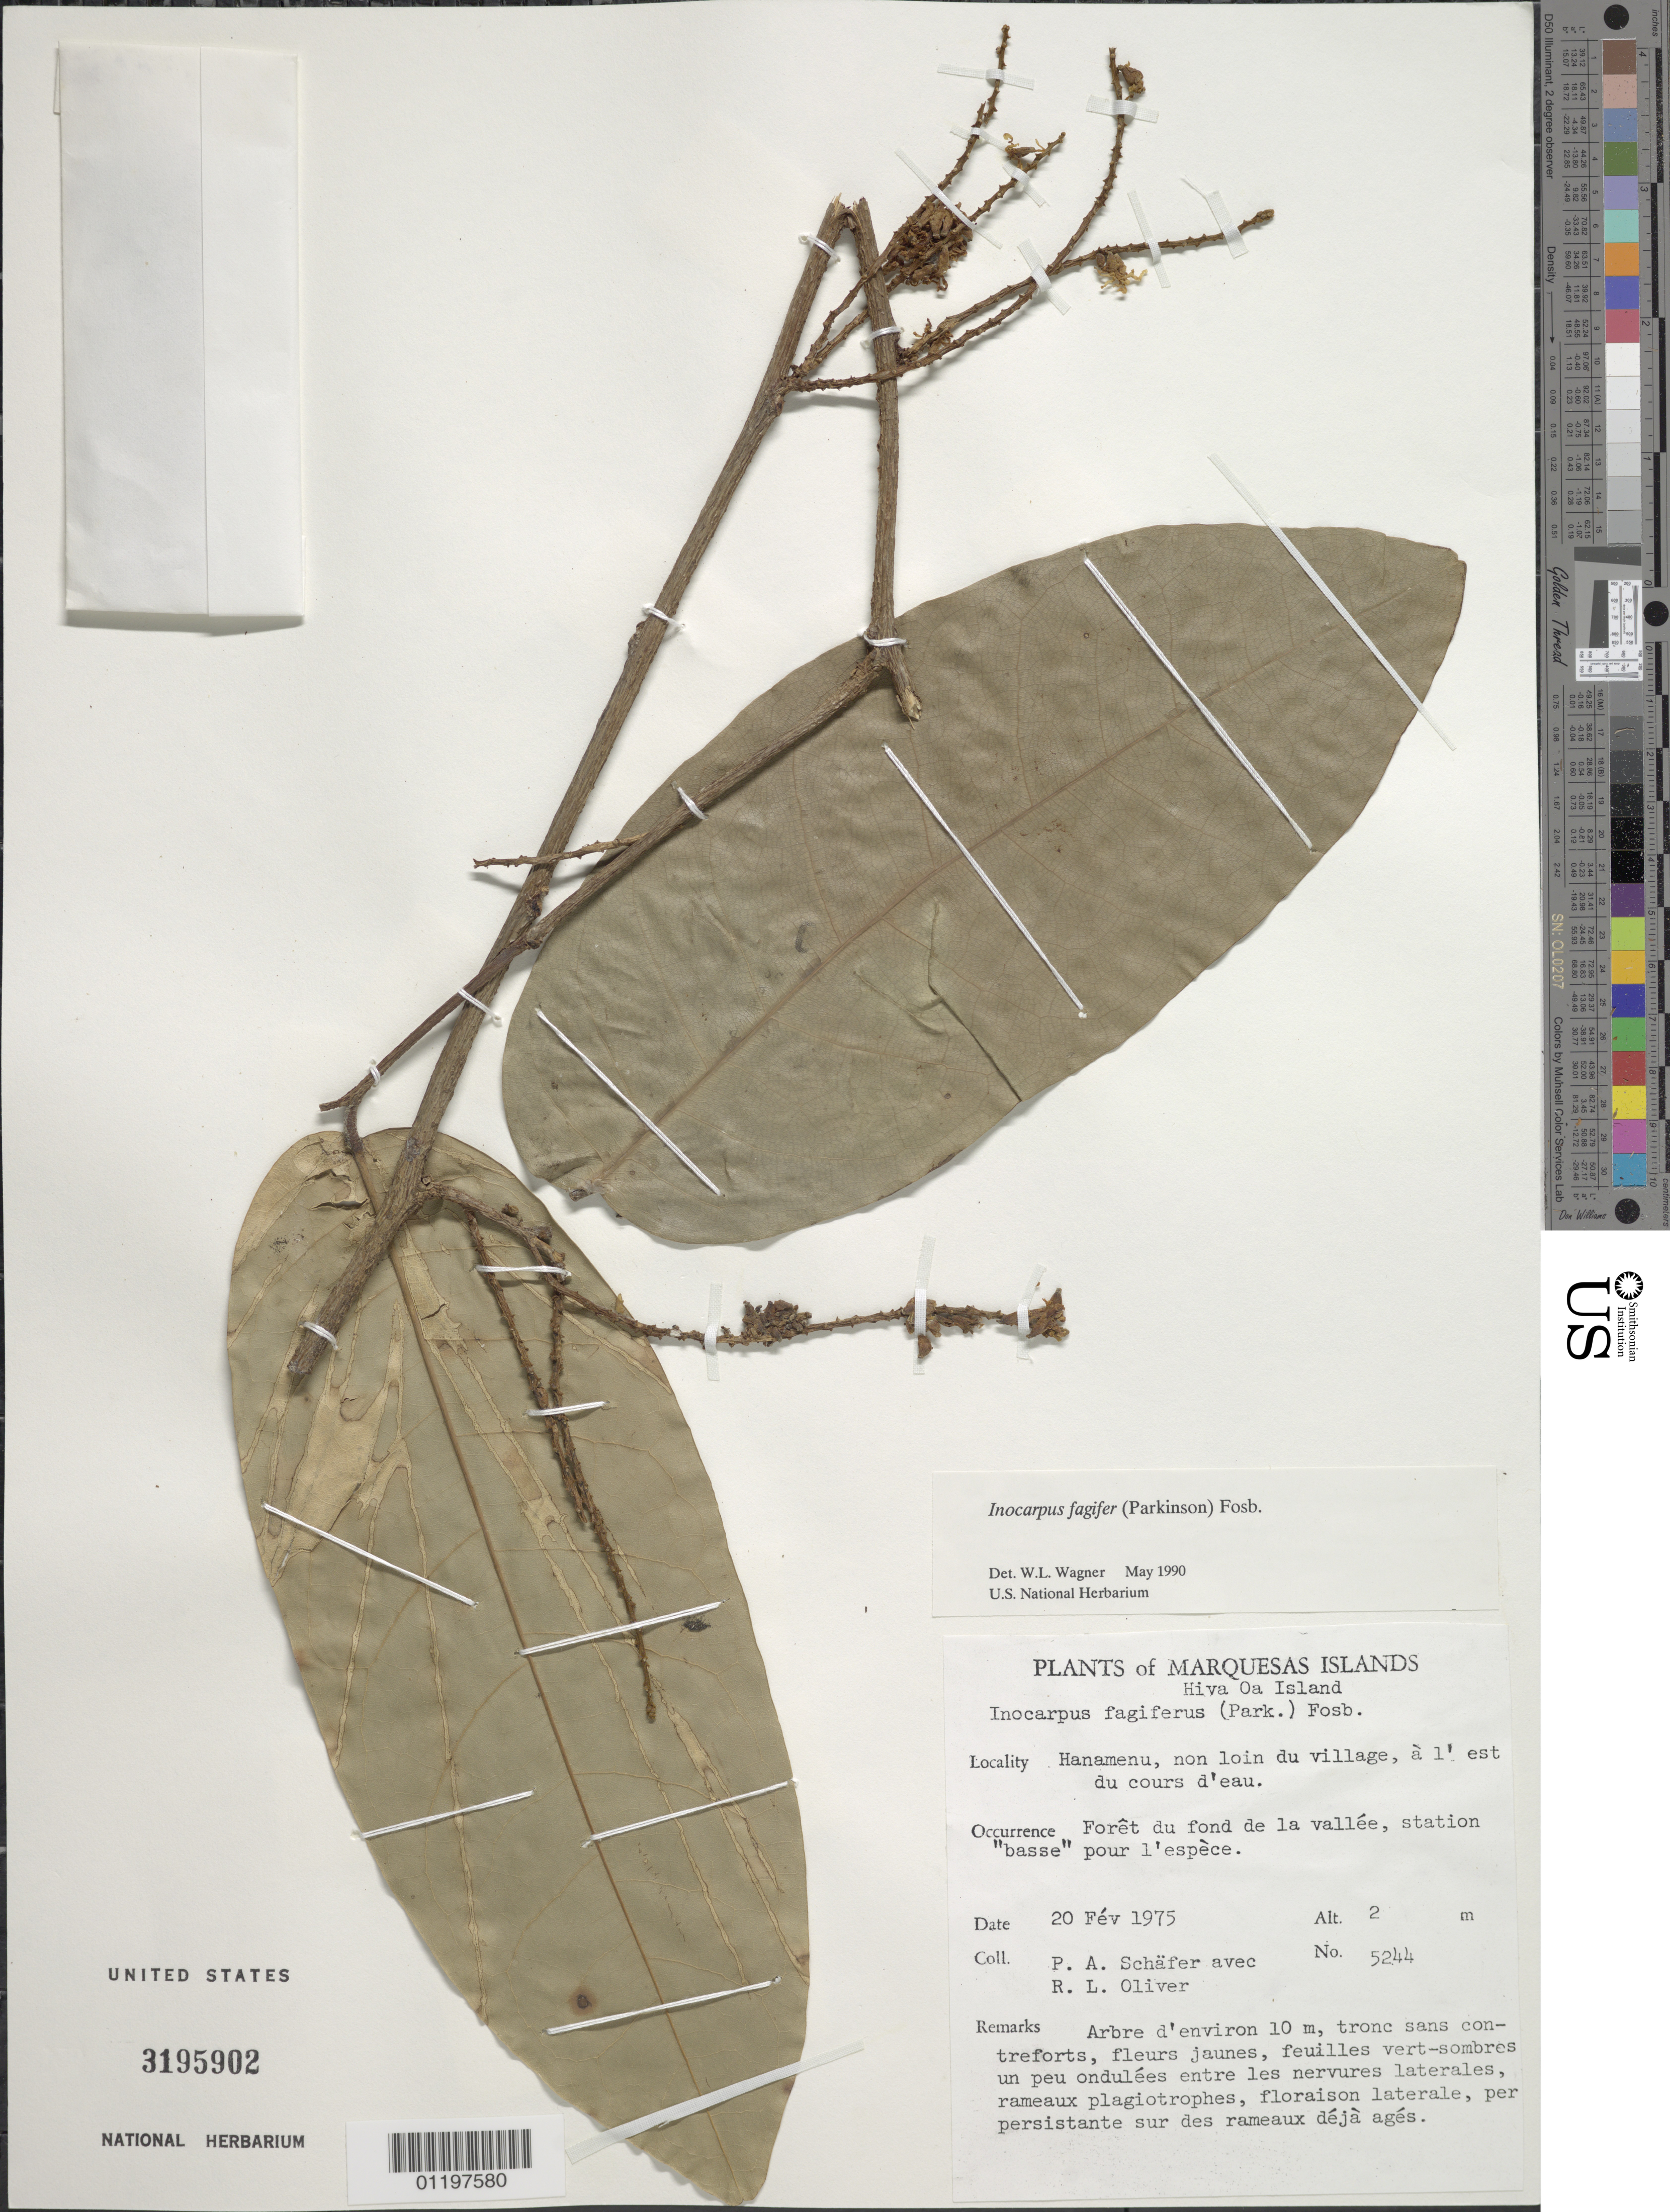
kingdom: Plantae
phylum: Tracheophyta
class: Magnoliopsida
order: Fabales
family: Fabaceae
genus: Inocarpus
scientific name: Inocarpus fagifer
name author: (Parkinson) Fosberg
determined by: Wagner, W. L., (BOT), Smithsonian Institution - National Museum of Natural History (UNITED STATES)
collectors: P. A. Schäfer & R. L. Oliver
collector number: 5244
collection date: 1975-02-20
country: French Polynesia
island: Hiva Oa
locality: Hanamenu, non loin du village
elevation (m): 2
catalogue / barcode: US 3195902